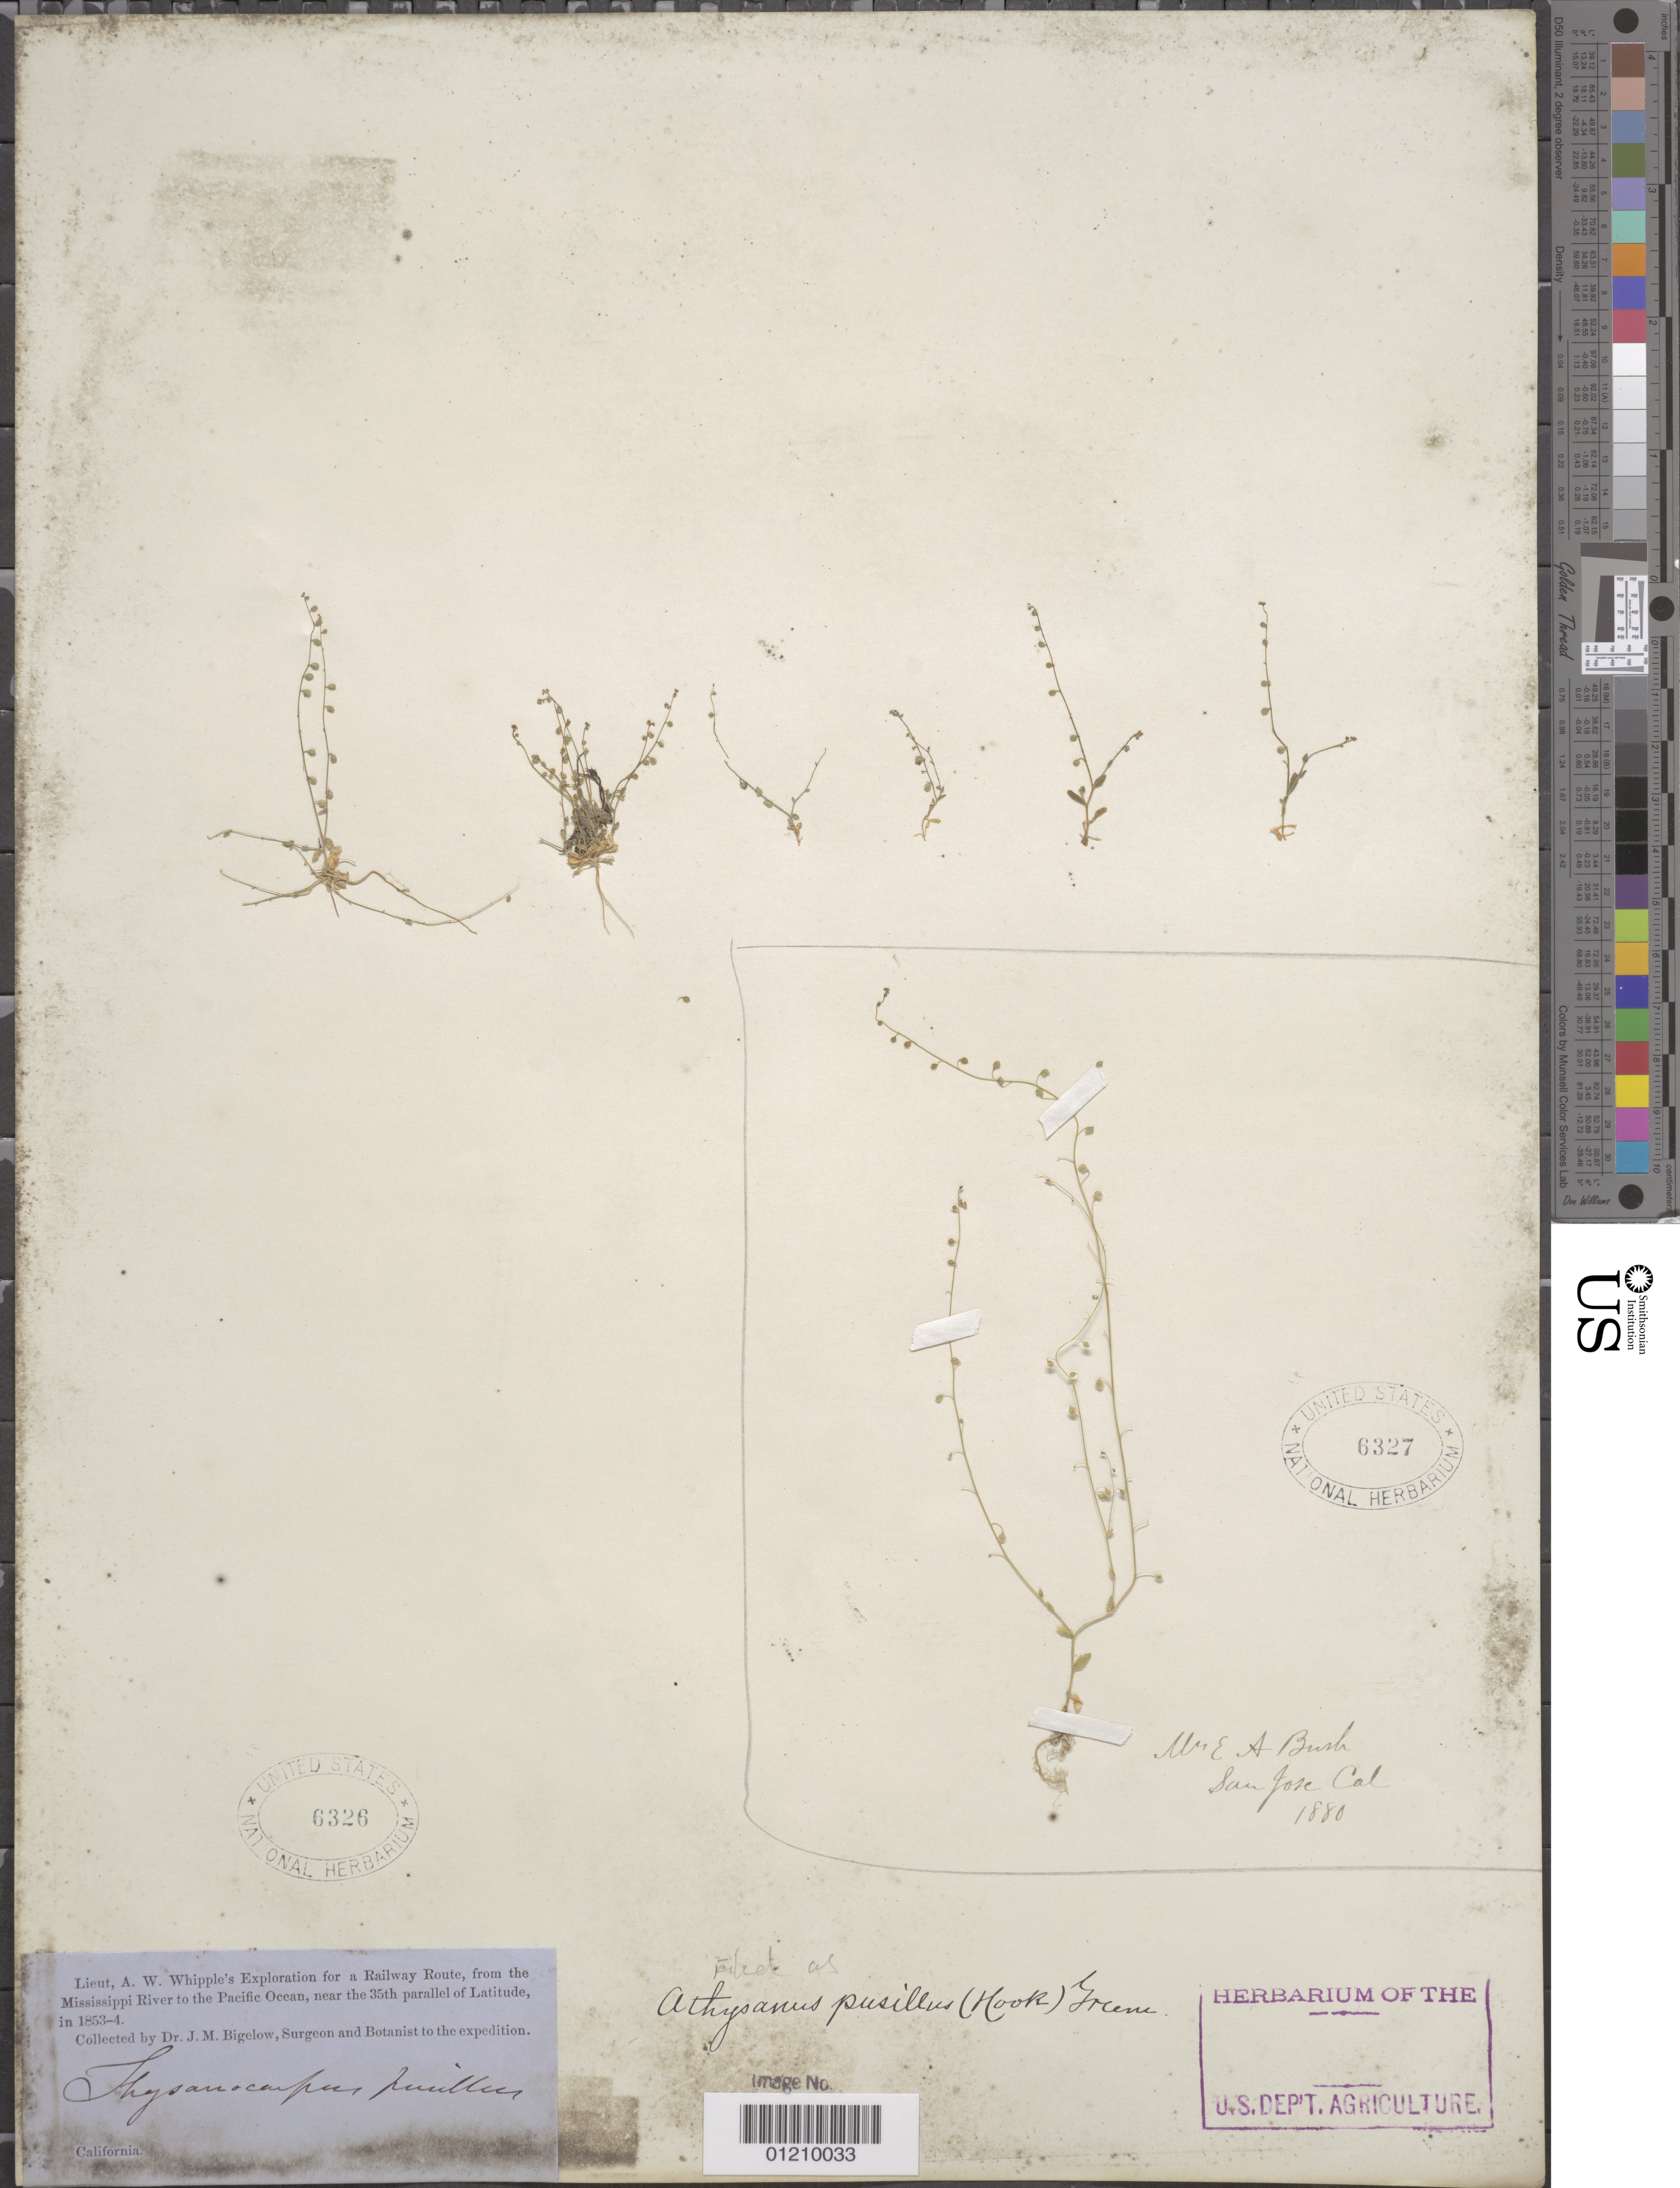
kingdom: Plantae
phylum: Tracheophyta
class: Magnoliopsida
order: Brassicales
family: Brassicaceae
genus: Athysanus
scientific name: Athysanus pusillus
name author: (Hook.) Greene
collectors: J. M. Bigelow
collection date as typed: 1853 to -- --- 1854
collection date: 1853/1854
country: United States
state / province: California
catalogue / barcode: US 6326